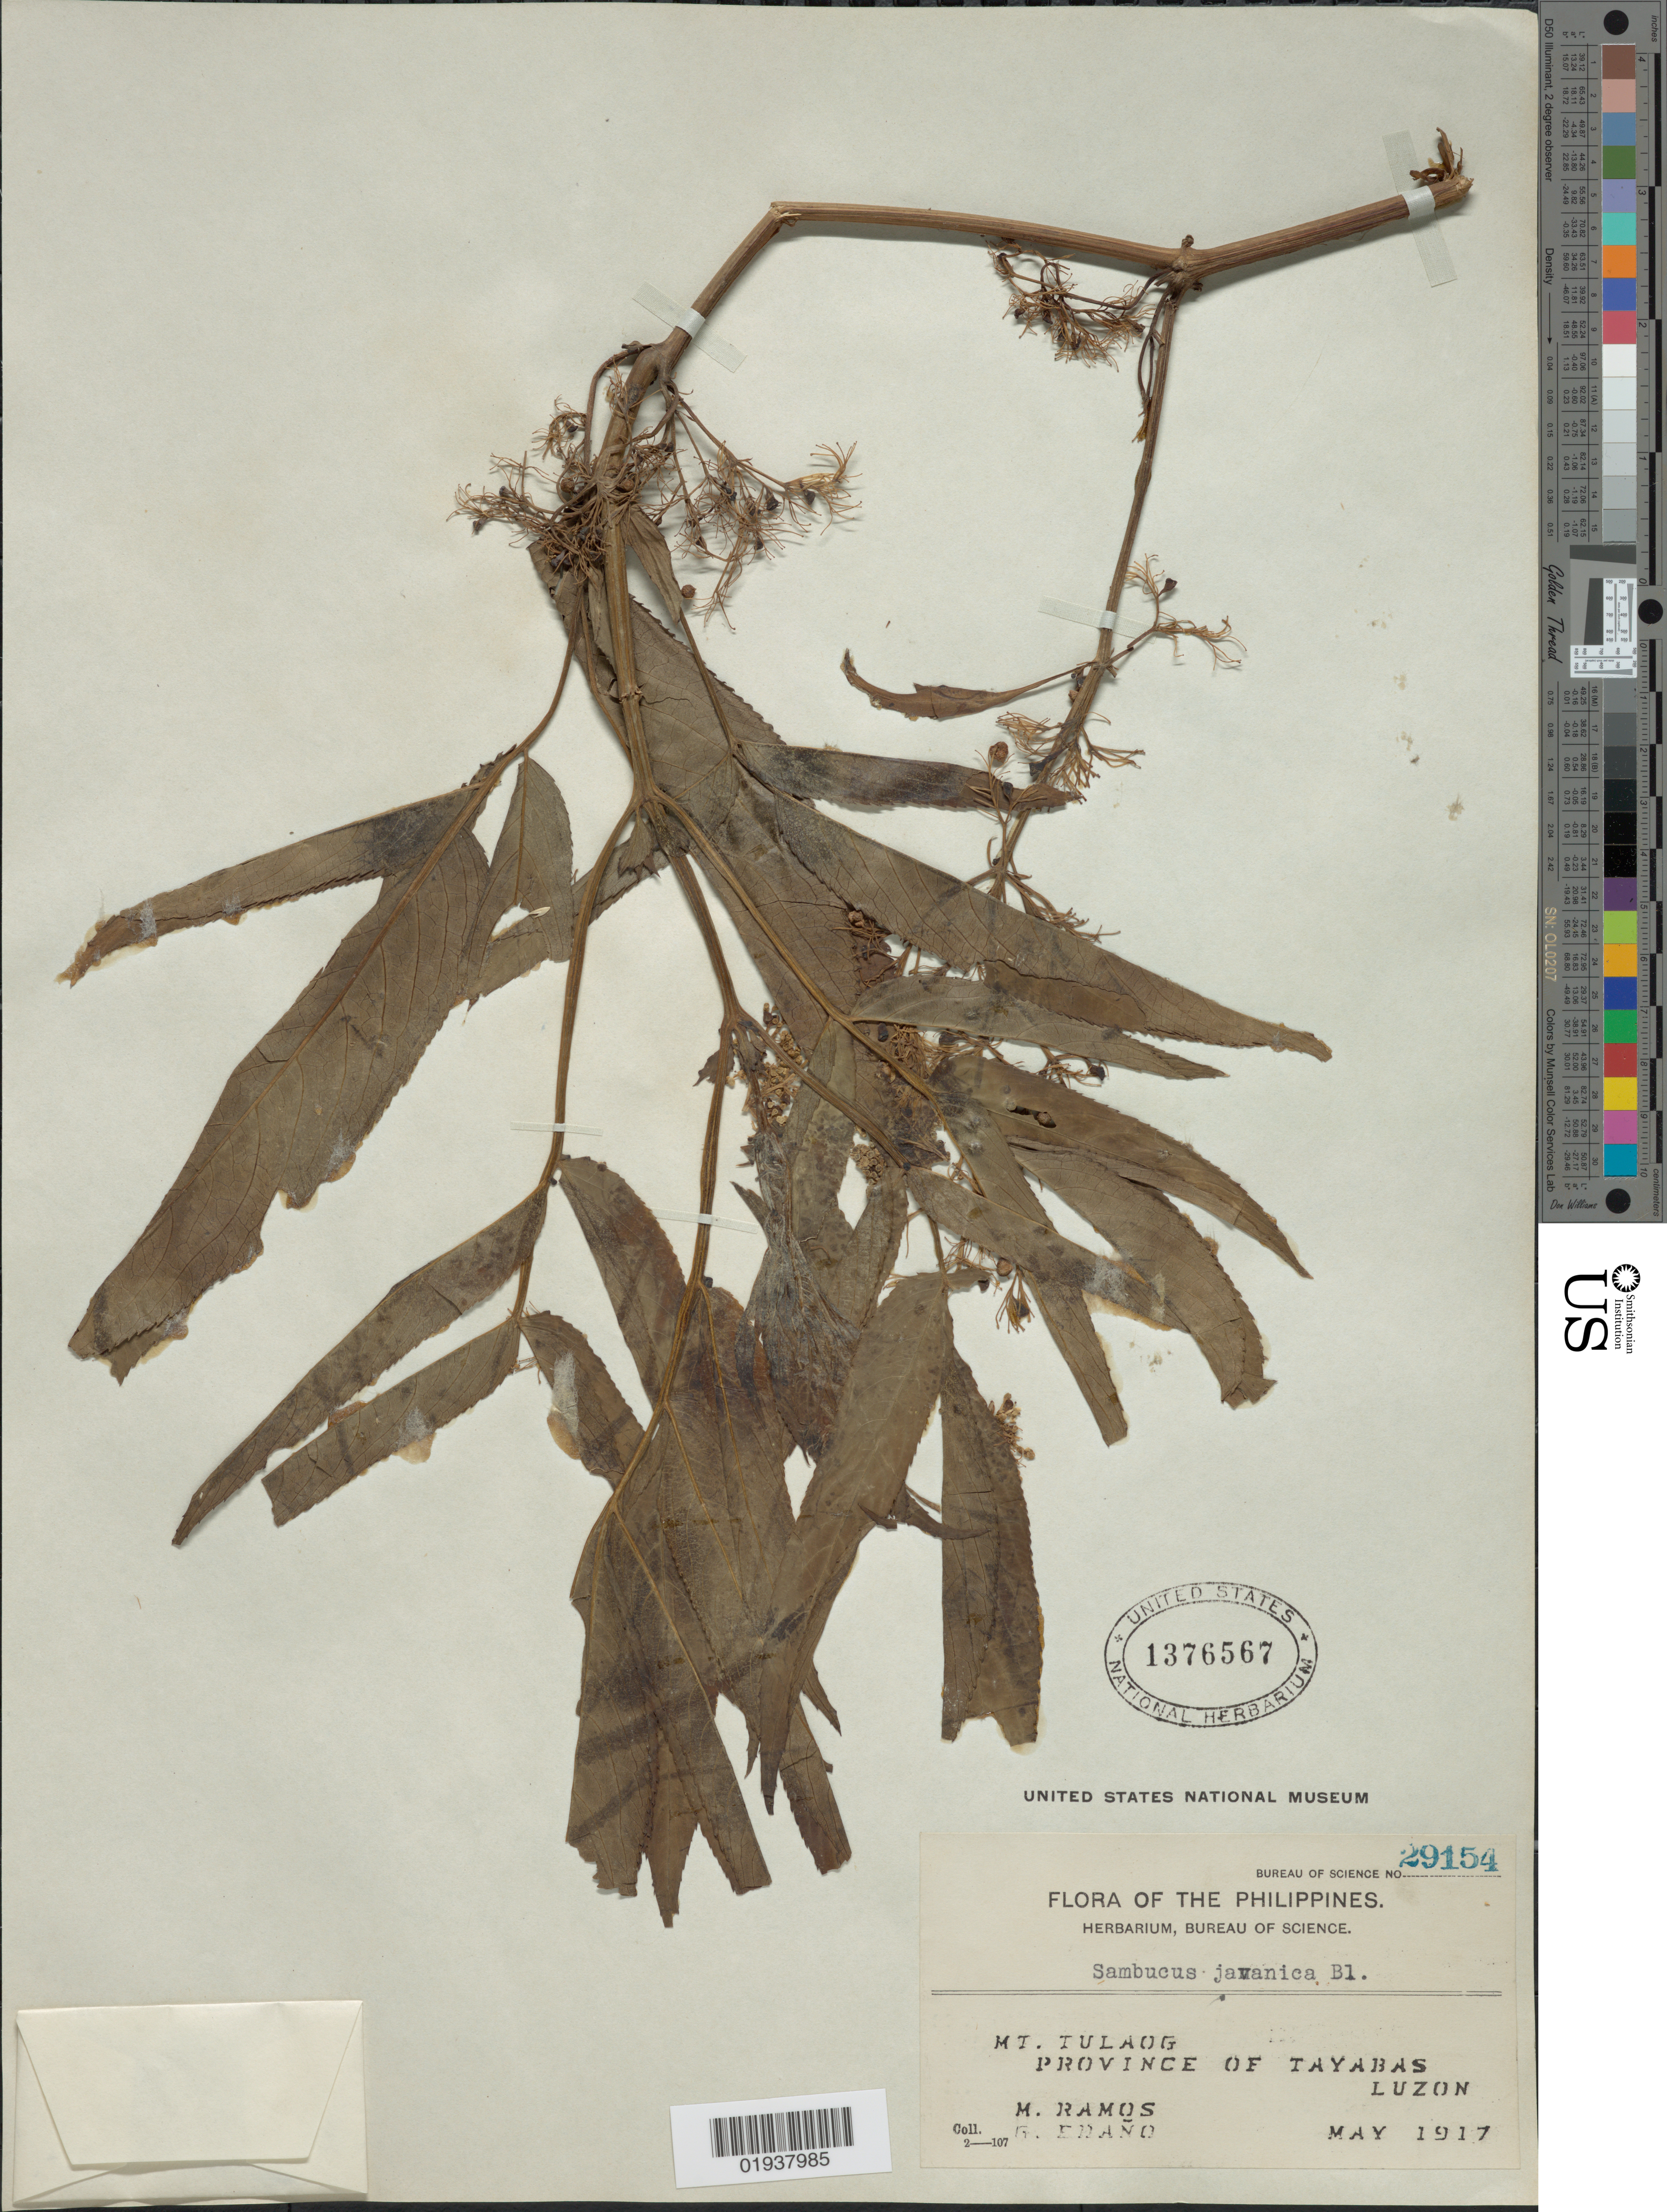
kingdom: Plantae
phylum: Tracheophyta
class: Magnoliopsida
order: Dipsacales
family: Viburnaceae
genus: Sambucus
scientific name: Sambucus javanica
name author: Blume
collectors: M. Ramos & G. Edaño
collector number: Bureau of Science 29154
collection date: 1917-05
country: Philippines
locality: Mt. Tulaog, Province of Tayabas, Luzon.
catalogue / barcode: US 1376567